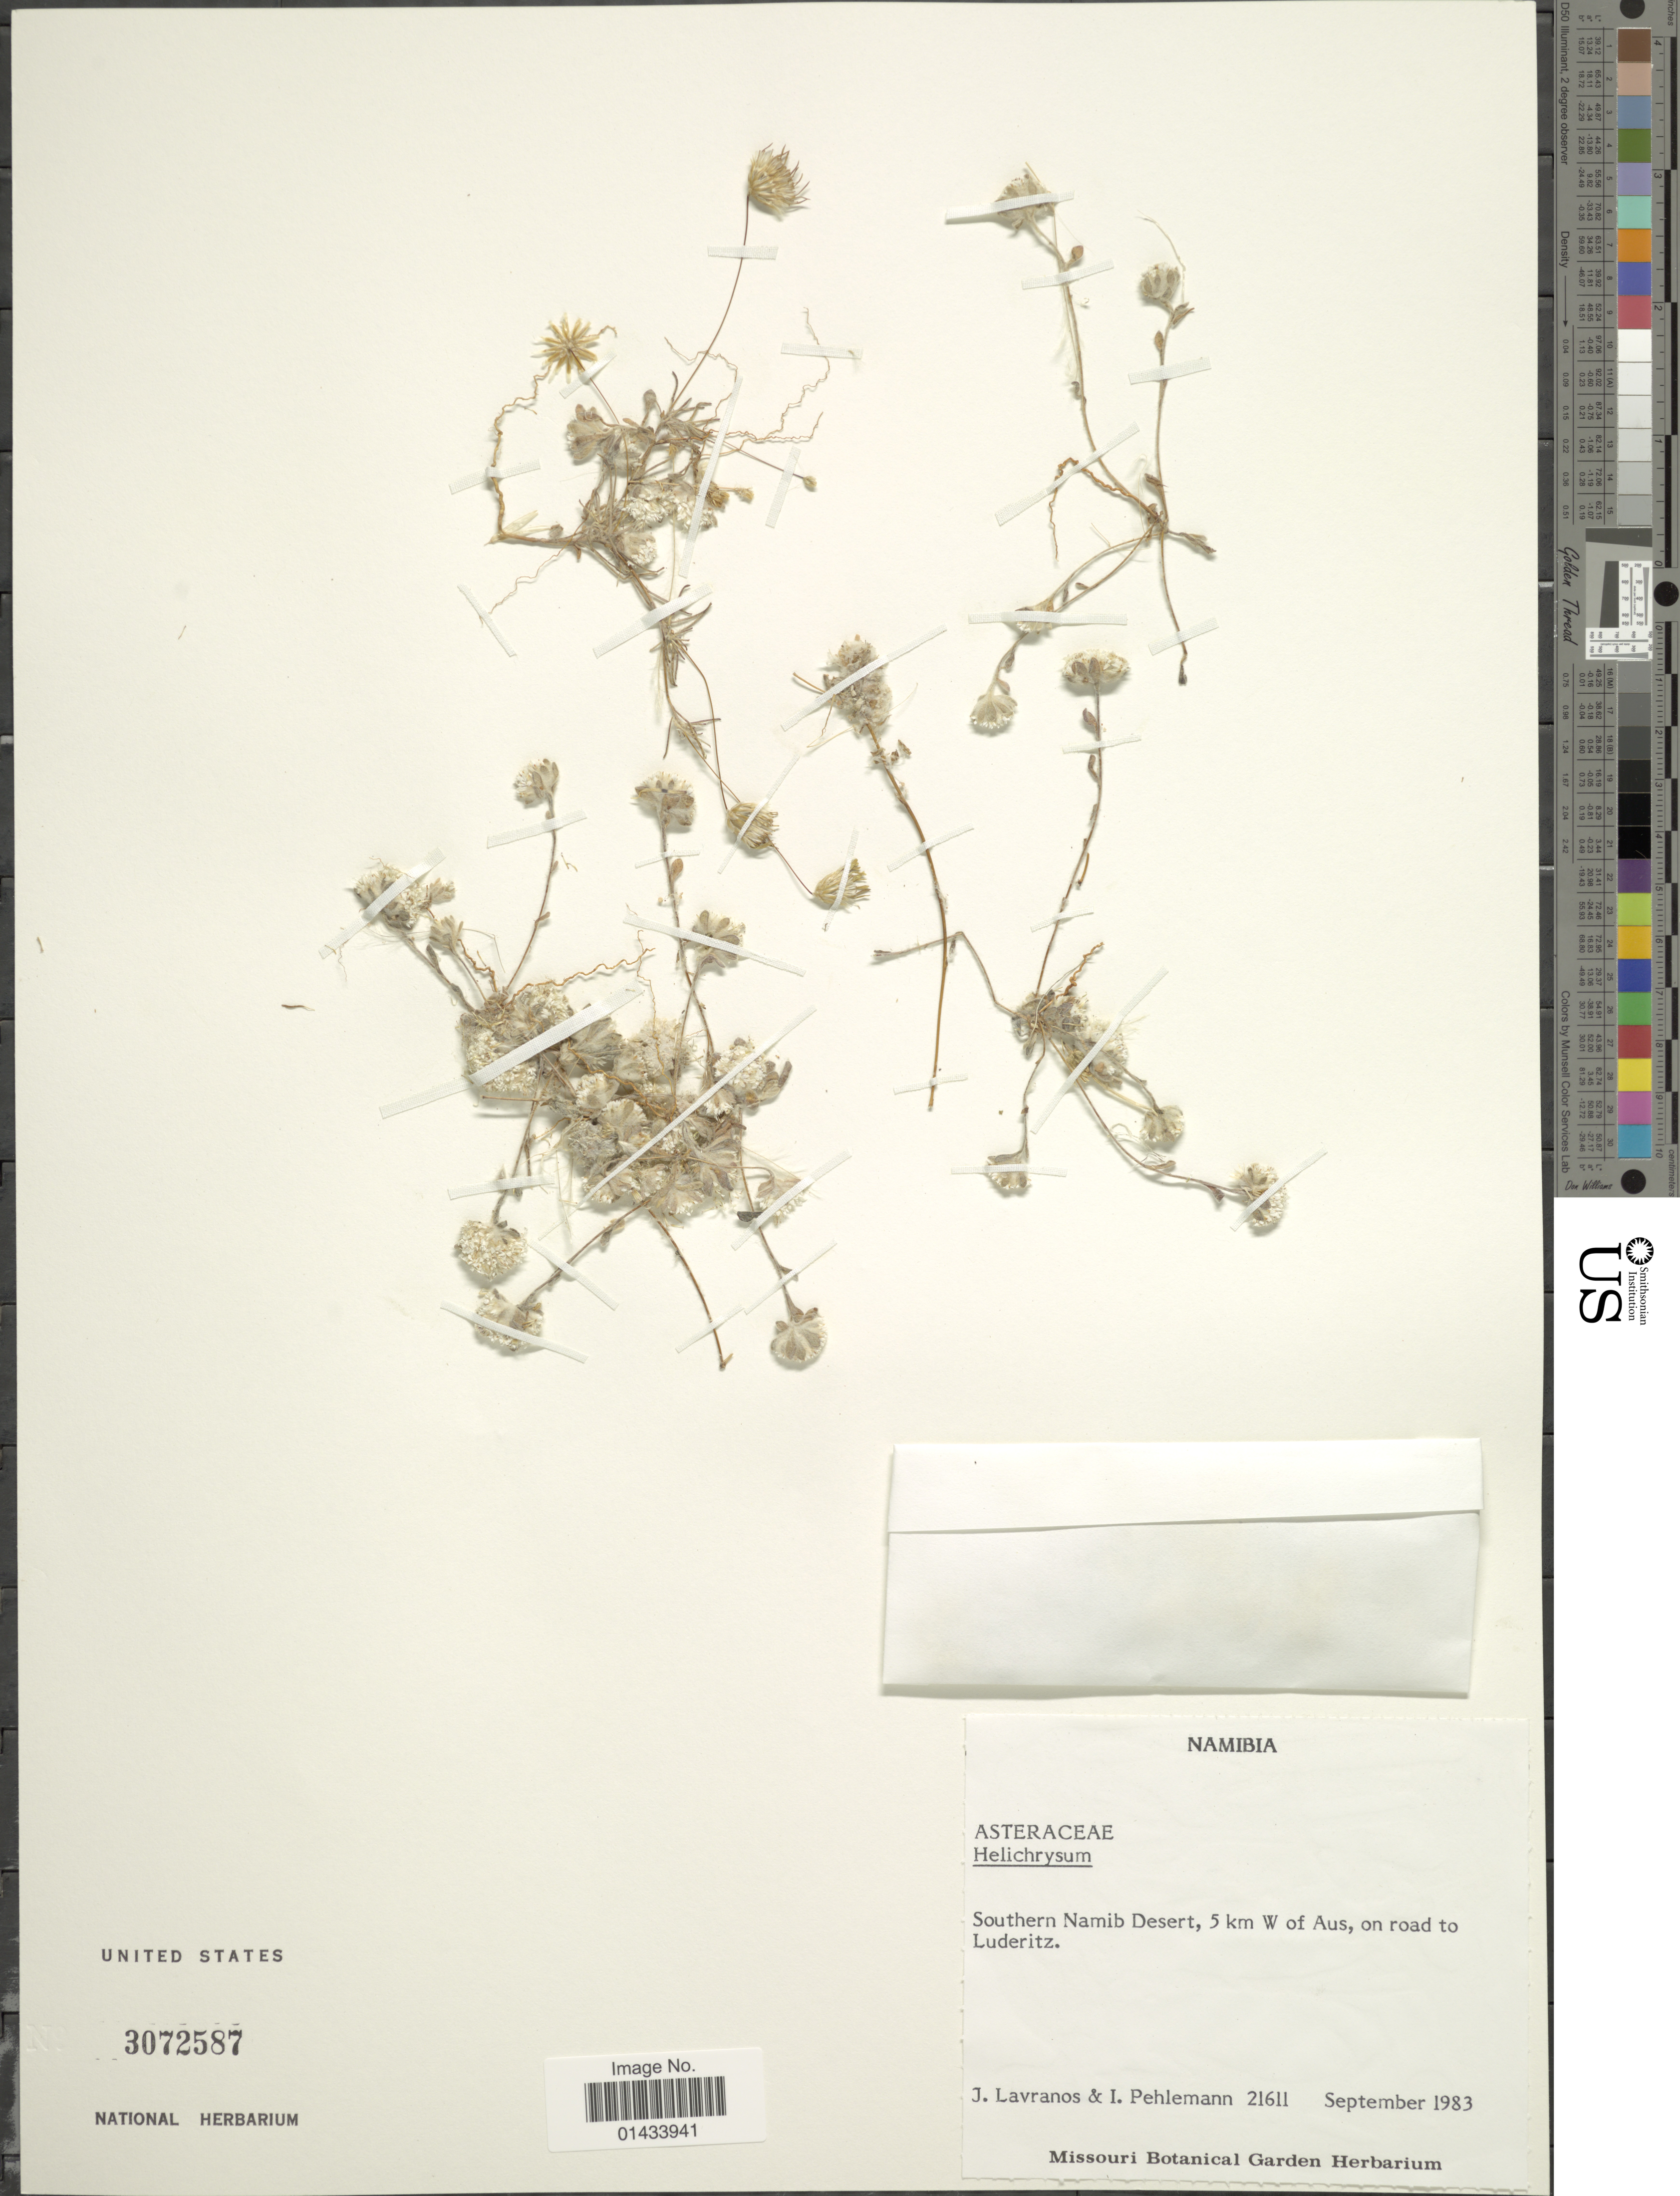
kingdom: Plantae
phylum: Tracheophyta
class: Magnoliopsida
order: Asterales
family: Asteraceae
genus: Helichrysum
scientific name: Helichrysum sp.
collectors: J. Lavranos & I. Pehlemann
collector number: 21611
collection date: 1983-09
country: Namibia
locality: Southern Namib Desert, 5 km W of Aus, on road to Luderitz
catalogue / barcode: US 3072587